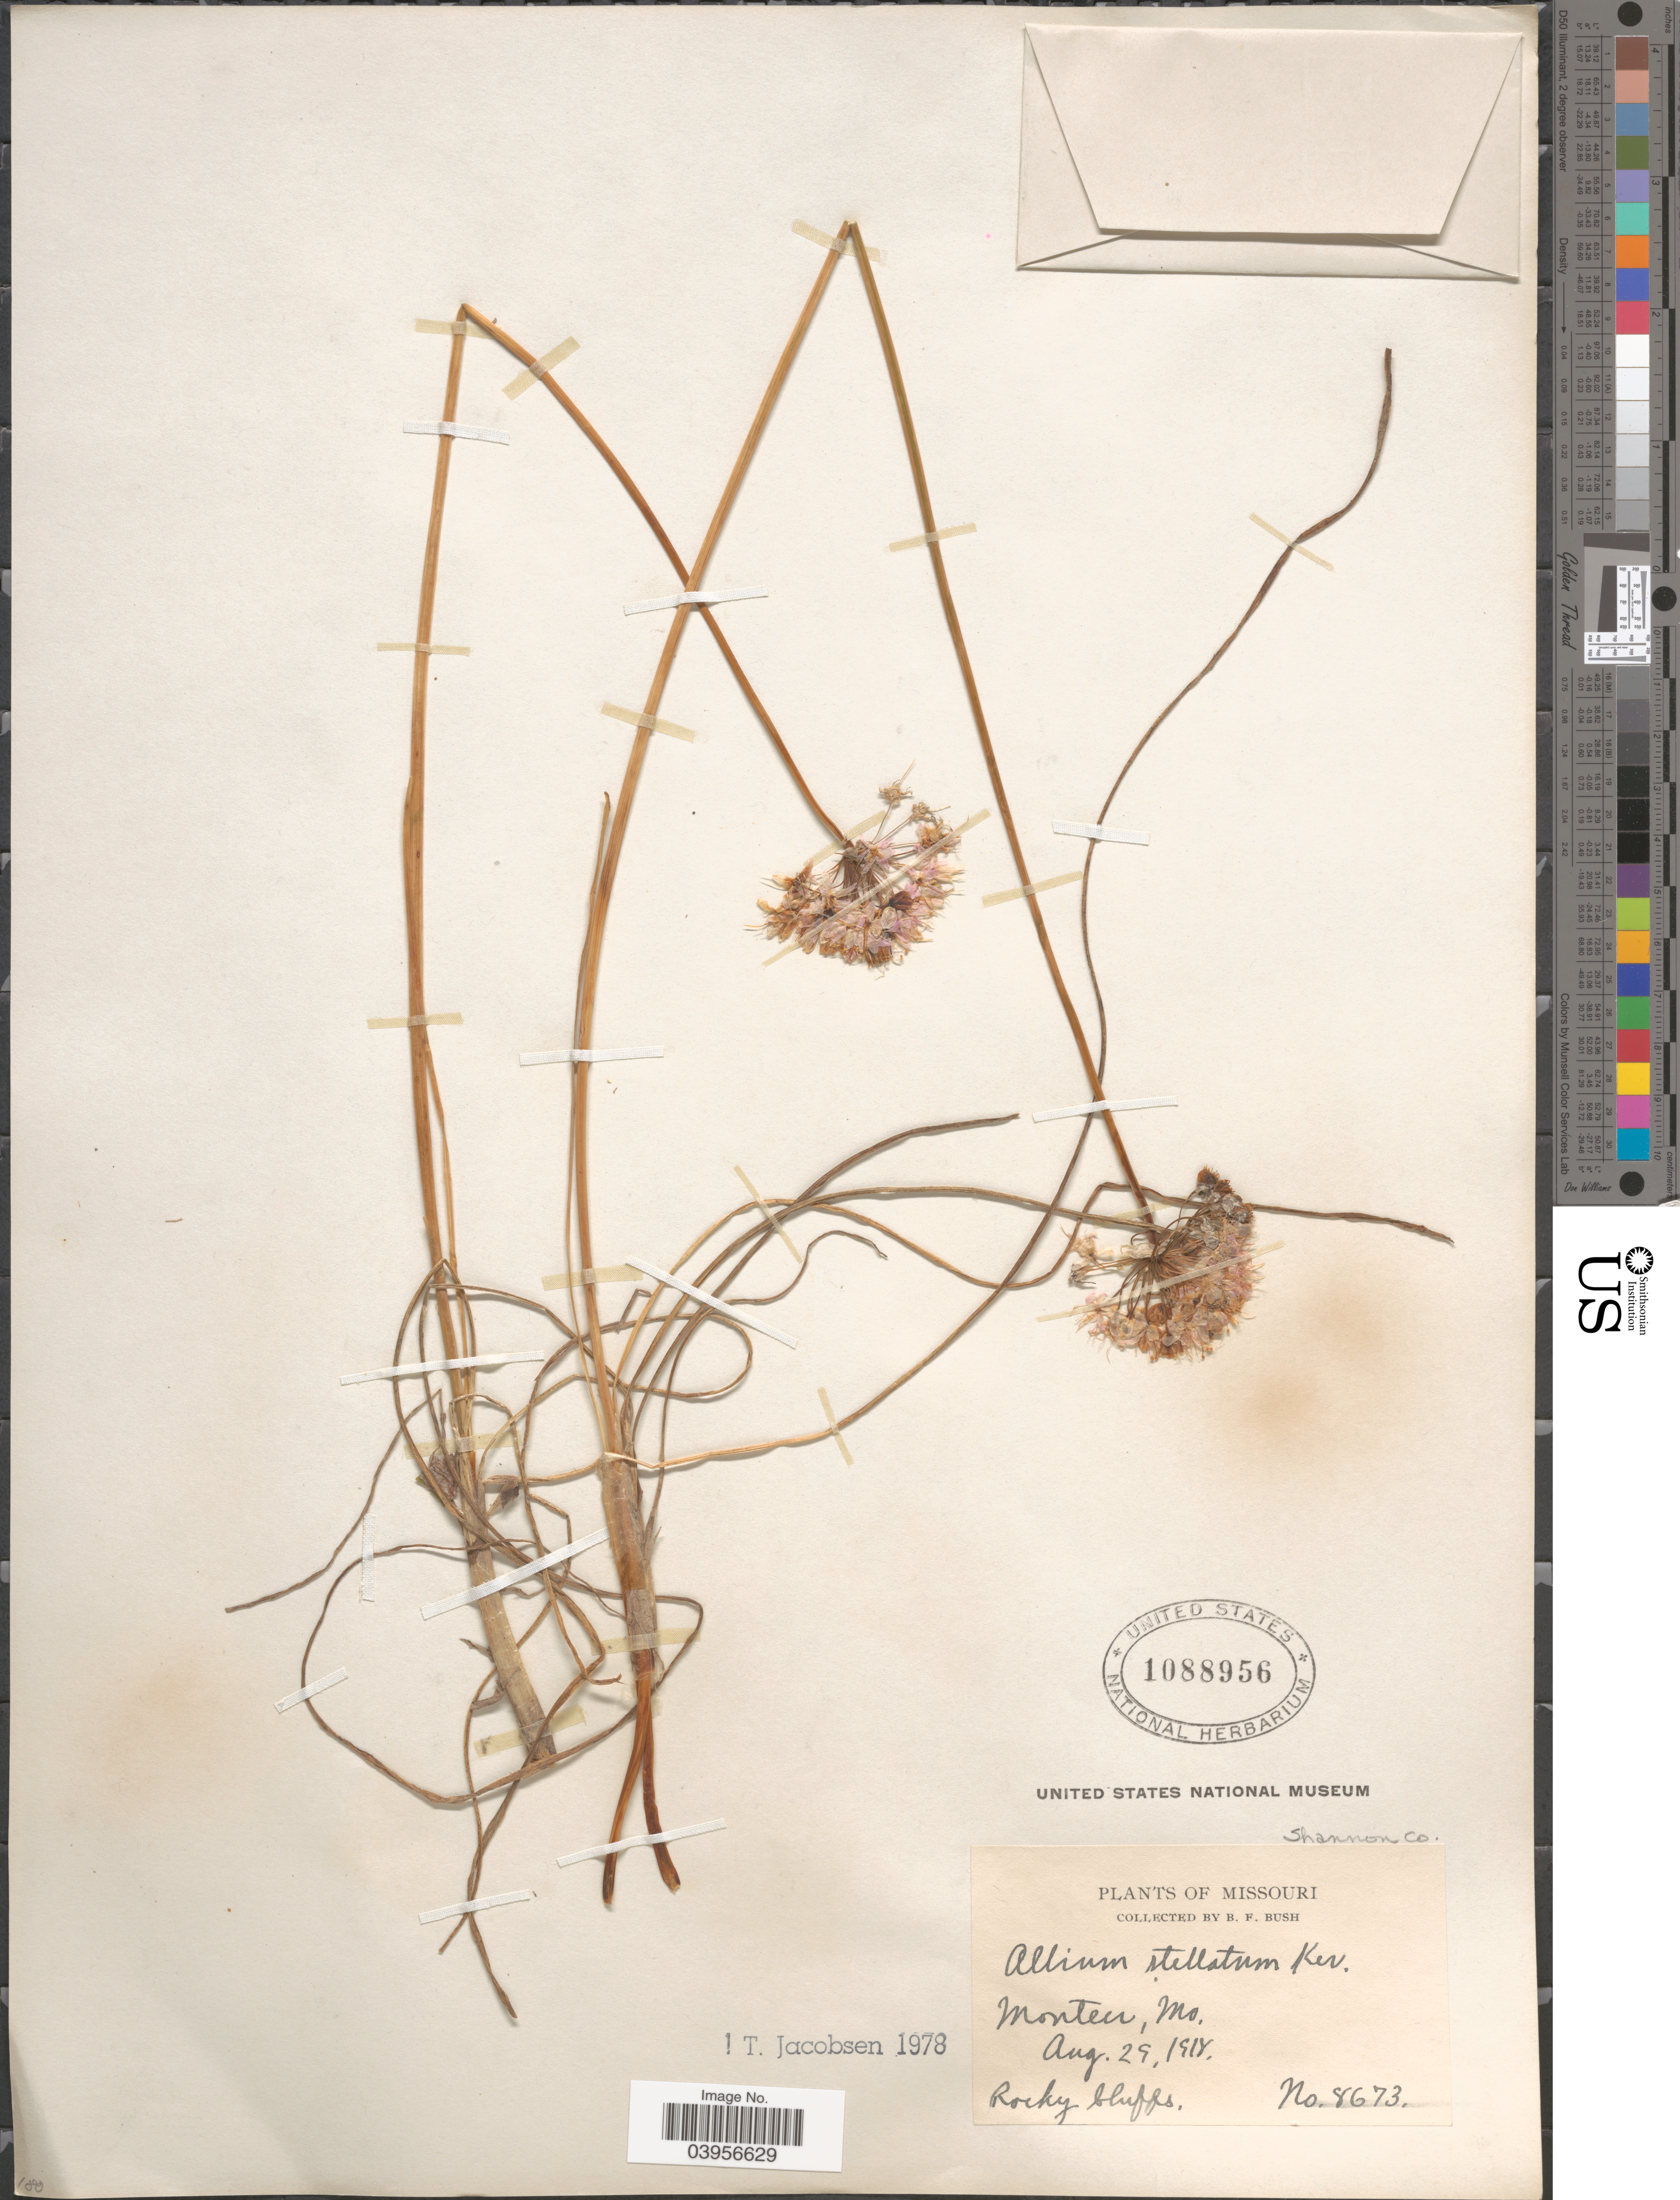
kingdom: Plantae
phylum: Tracheophyta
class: Liliopsida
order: Asparagales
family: Amaryllidaceae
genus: Allium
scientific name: Allium stellatum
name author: Nutt. ex Ker Gawl.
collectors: B. F. Bush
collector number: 8673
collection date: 1918-08-29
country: United States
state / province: Missouri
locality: Montier. Rocky bluffs. Shannon Co.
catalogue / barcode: US 1088956